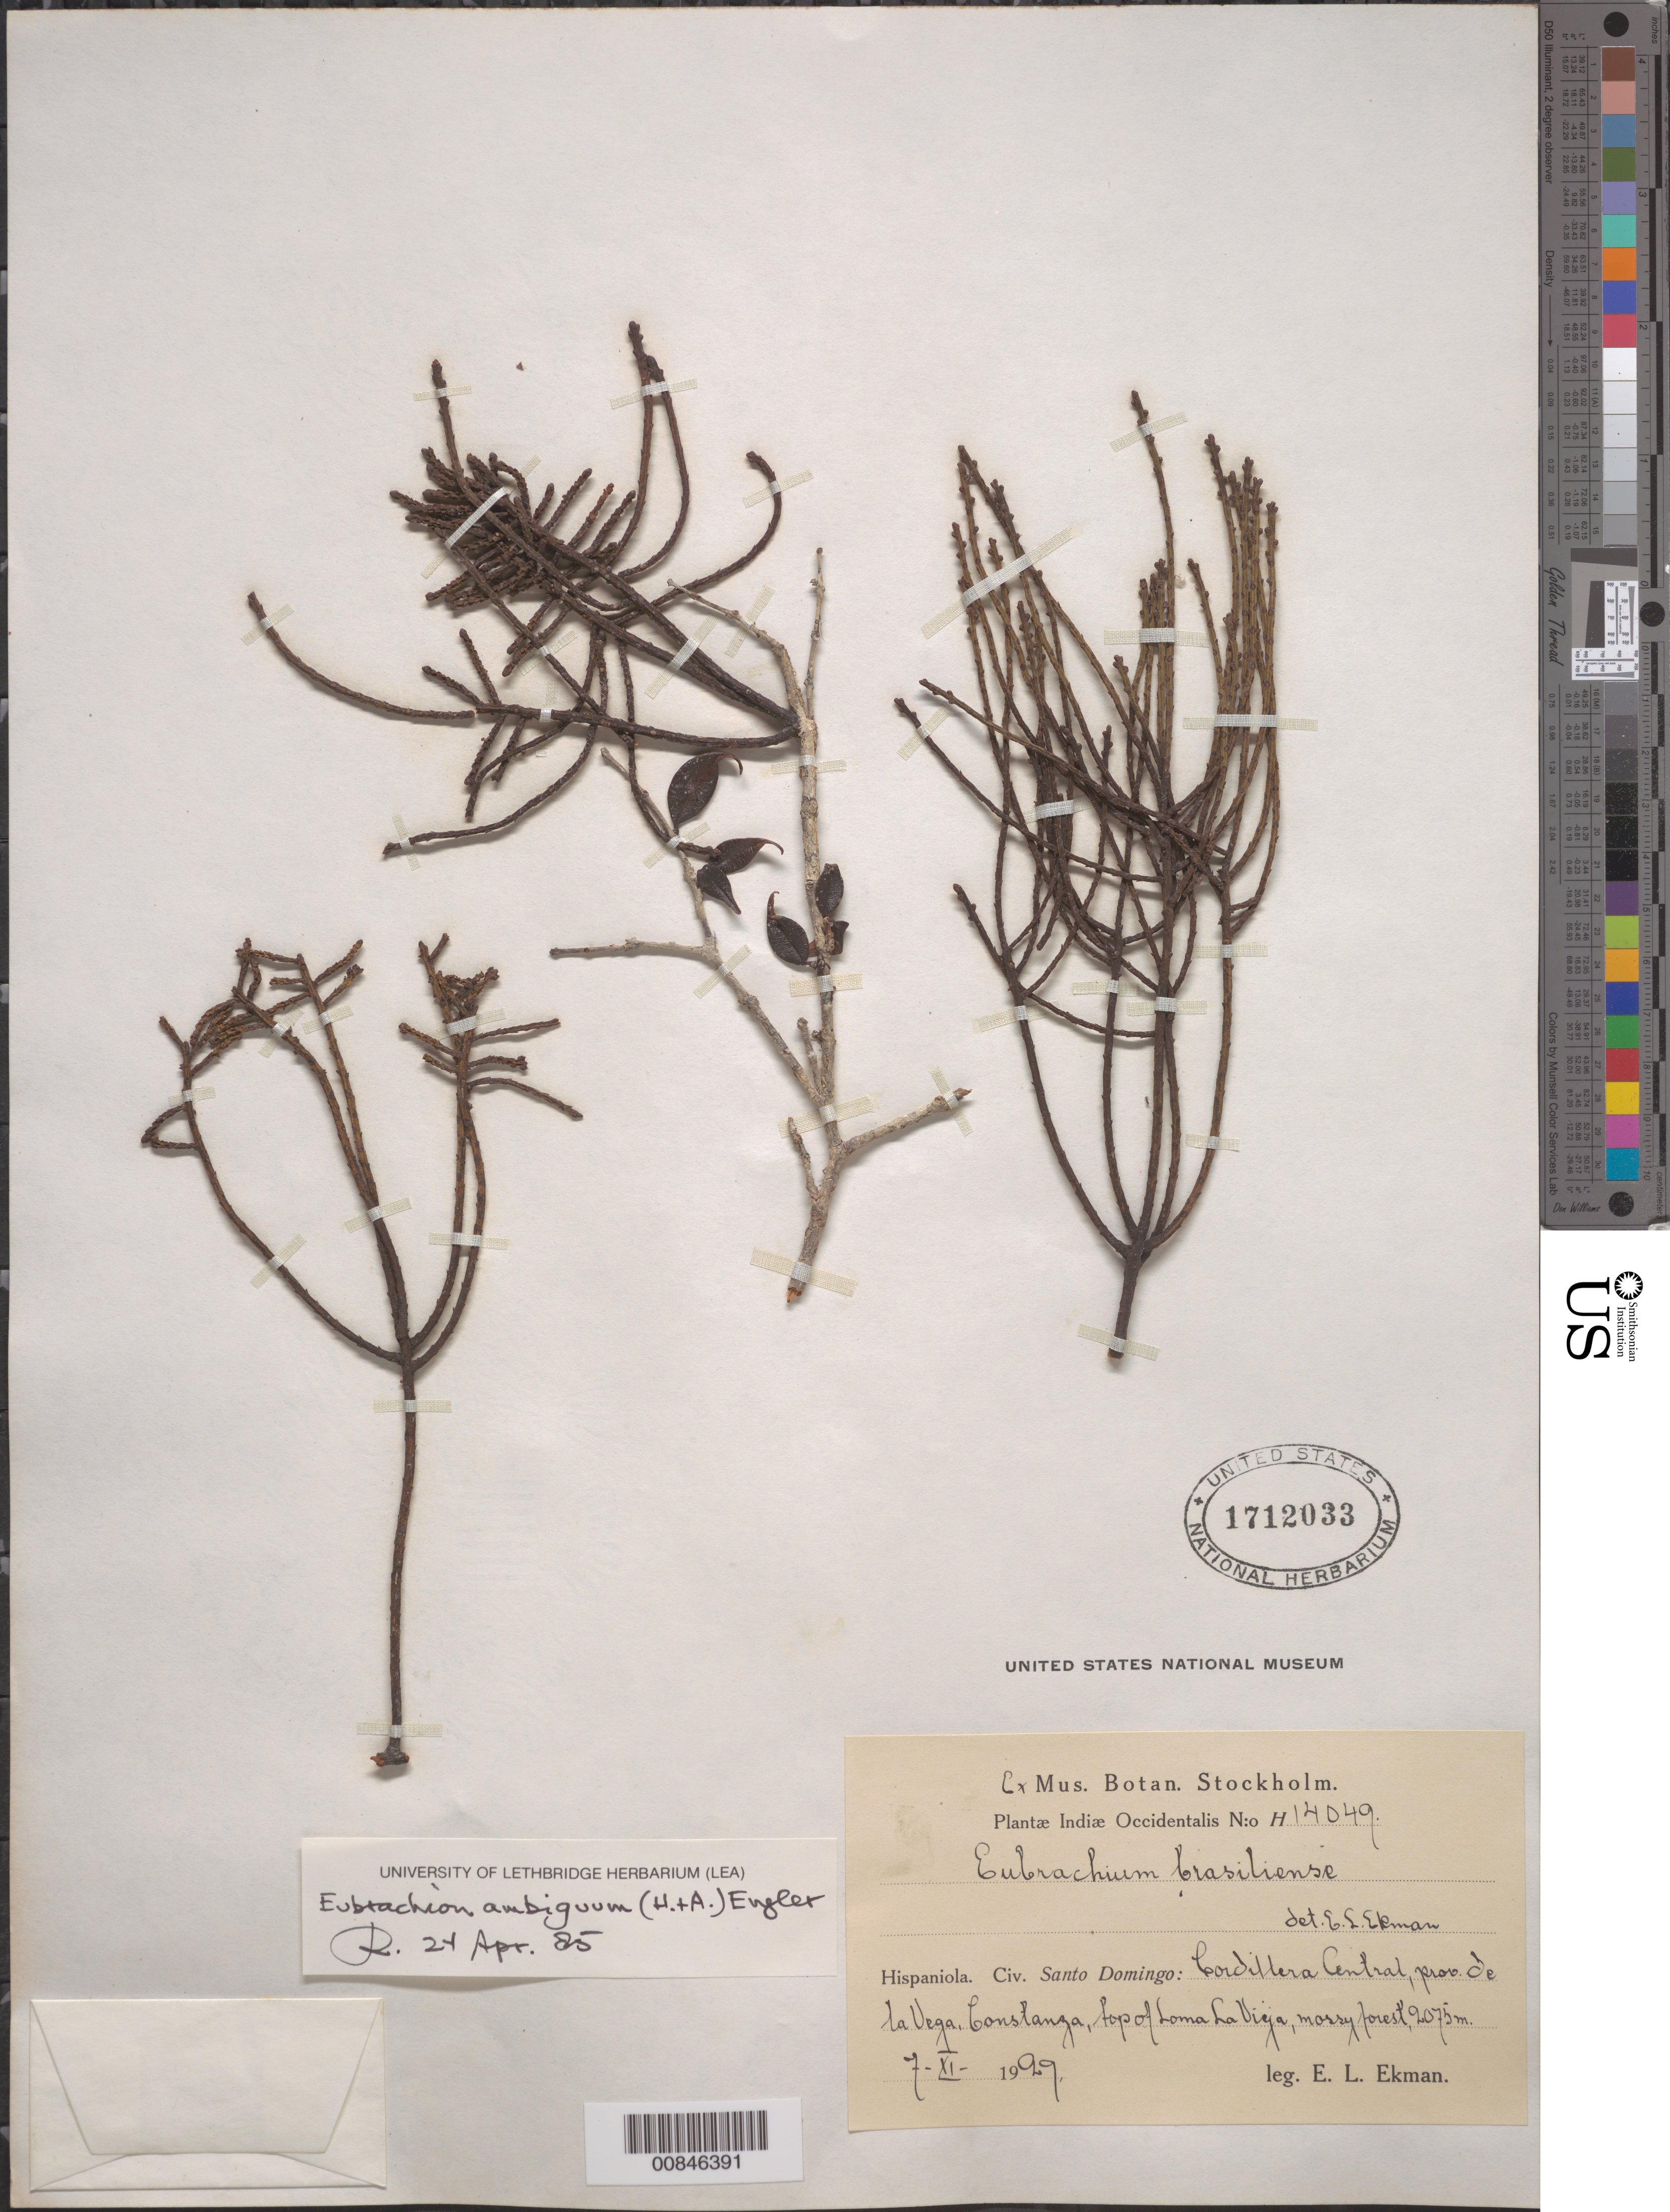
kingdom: Plantae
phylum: Tracheophyta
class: Magnoliopsida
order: Santalales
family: Santalaceae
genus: Eubrachion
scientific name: Eubrachion ambiguum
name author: (Hook. & Arn.) Engl.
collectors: E. L. Ekman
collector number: H 14049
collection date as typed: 07 Nov 1929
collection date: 1929-11-07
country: Dominican Republic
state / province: La Vega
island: Hispaniola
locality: Cordillera Central, Constanza, Top of Loma La Vieja.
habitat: Mossy forest.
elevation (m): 2075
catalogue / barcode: US 1712033